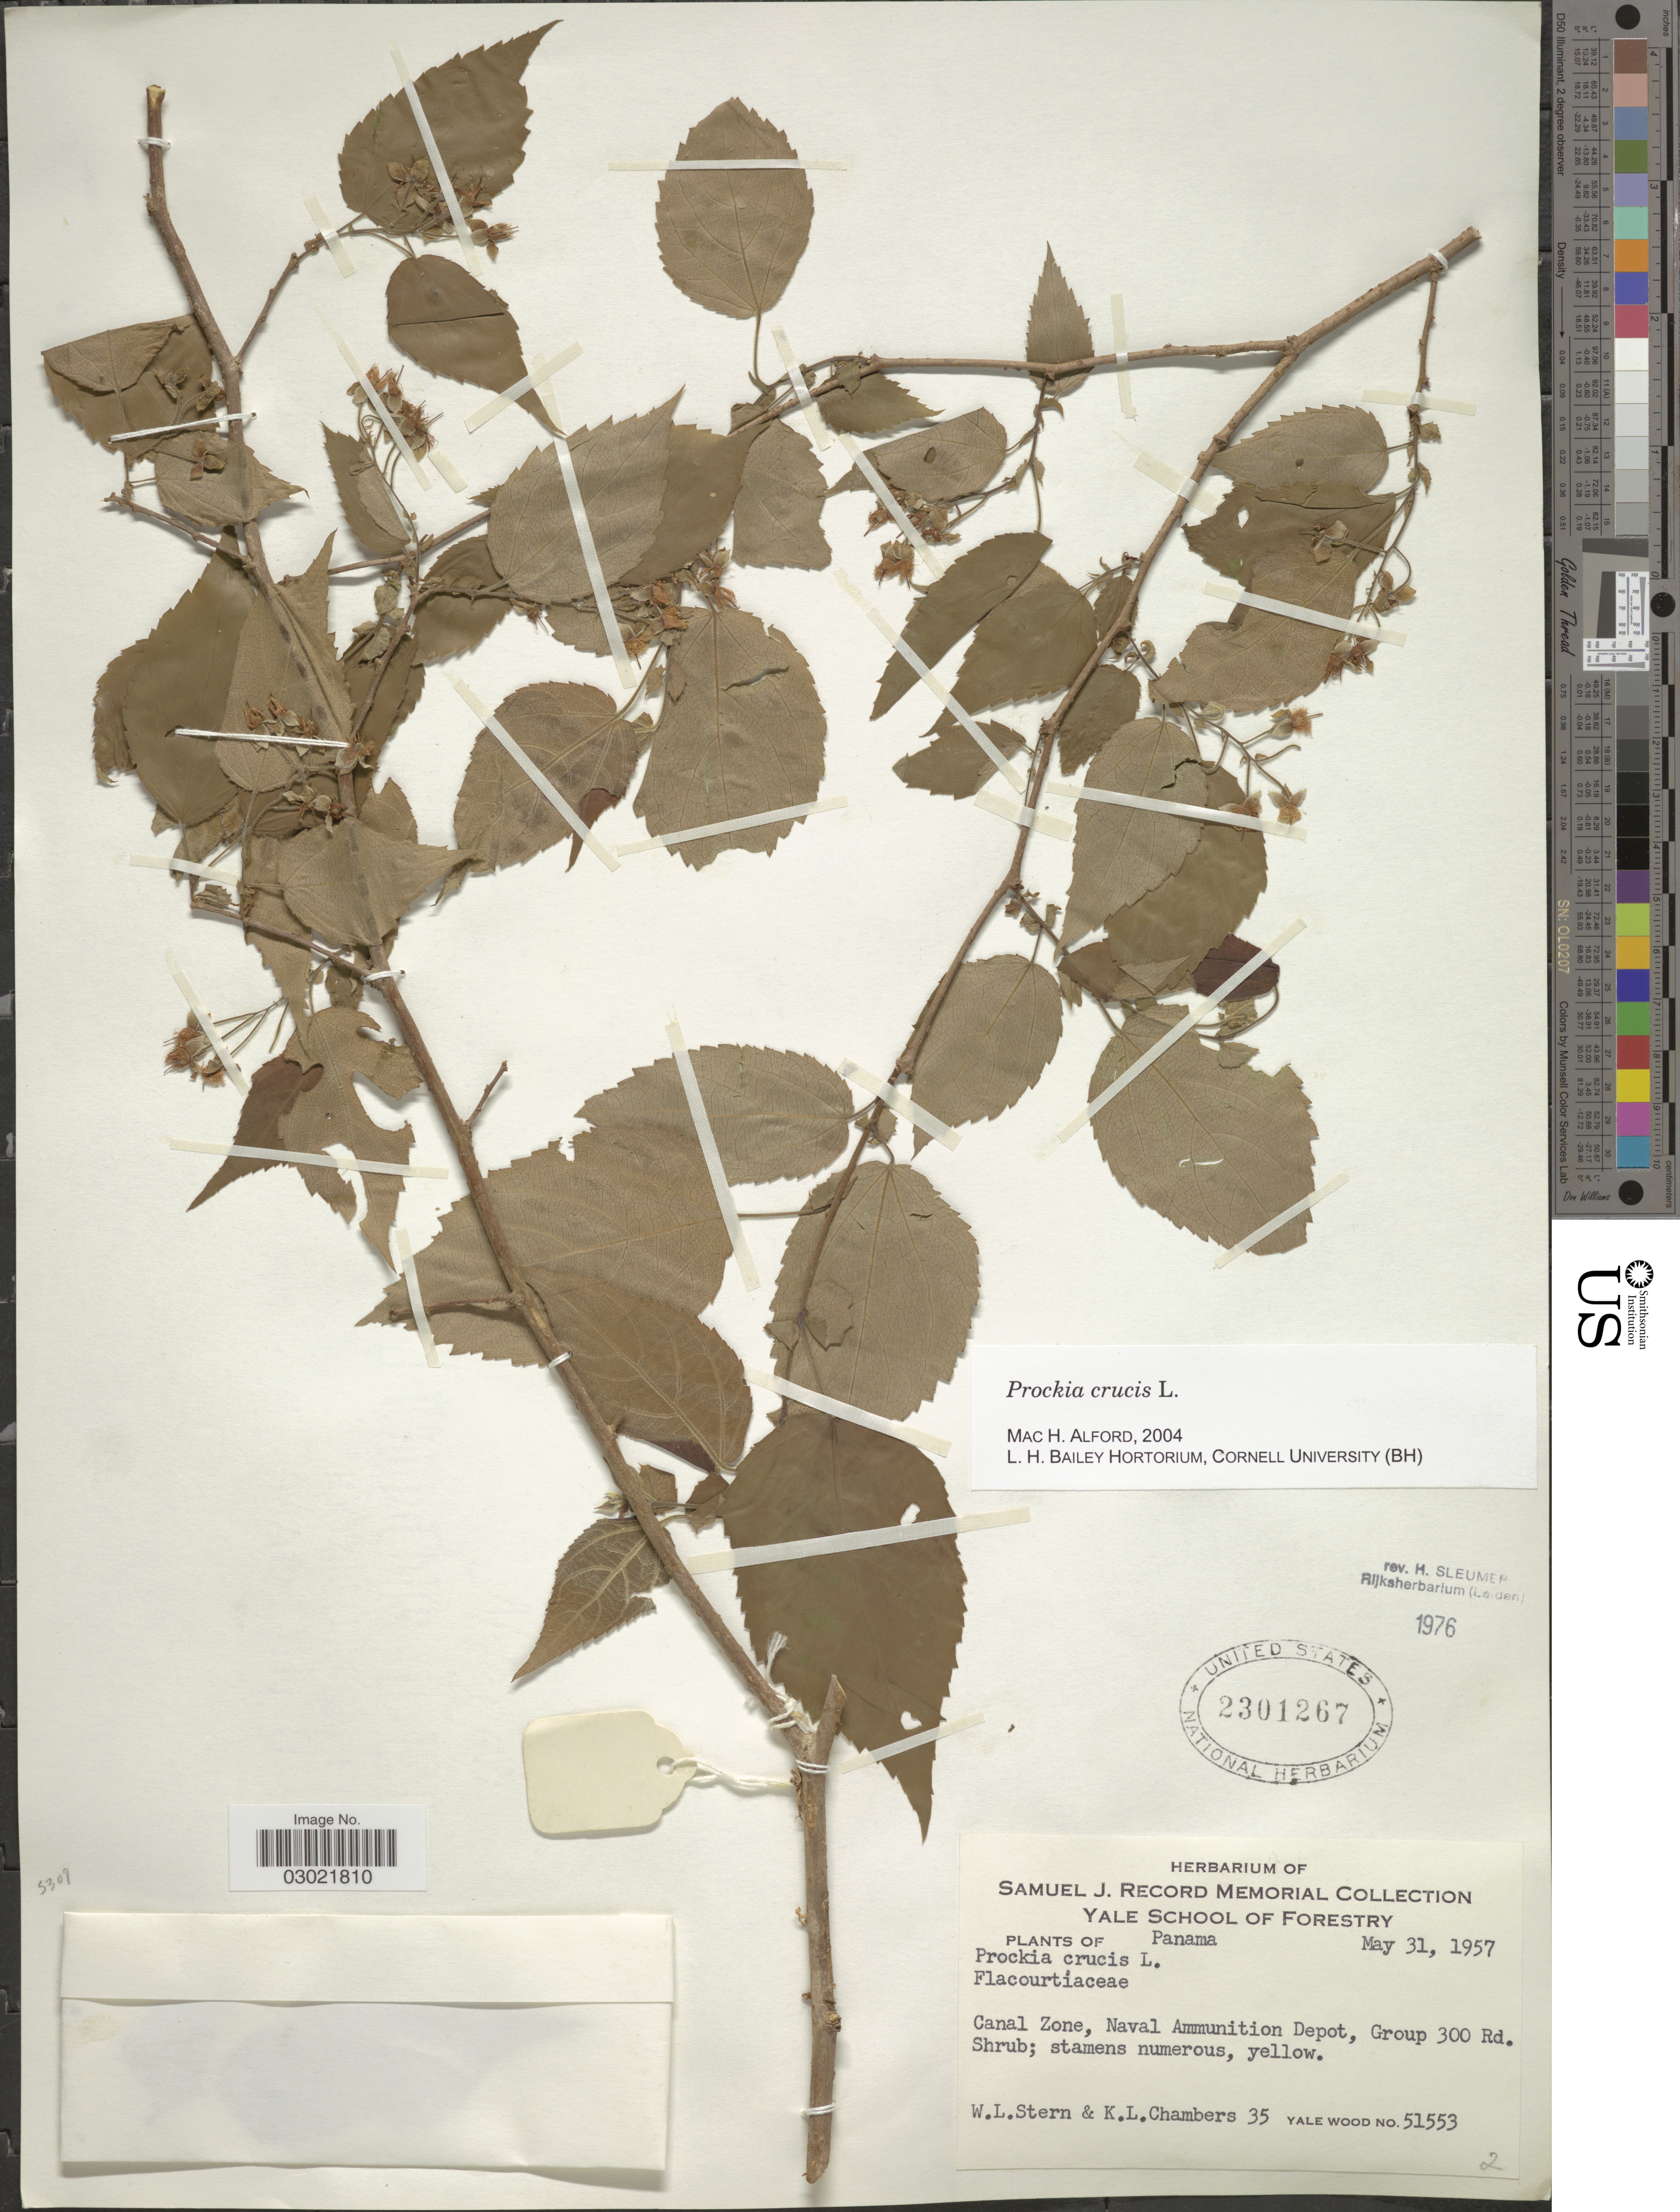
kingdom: Plantae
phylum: Tracheophyta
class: Magnoliopsida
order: Malpighiales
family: Salicaceae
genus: Prockia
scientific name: Prockia crucis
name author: P. Browne ex L.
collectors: W. L. Stern & K. Chambers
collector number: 35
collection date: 1957-05-31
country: Panama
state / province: Colón / Panamá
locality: Canal Zone. Naval Ammunition Depot, Group 300 Rd.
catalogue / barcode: US 2301267